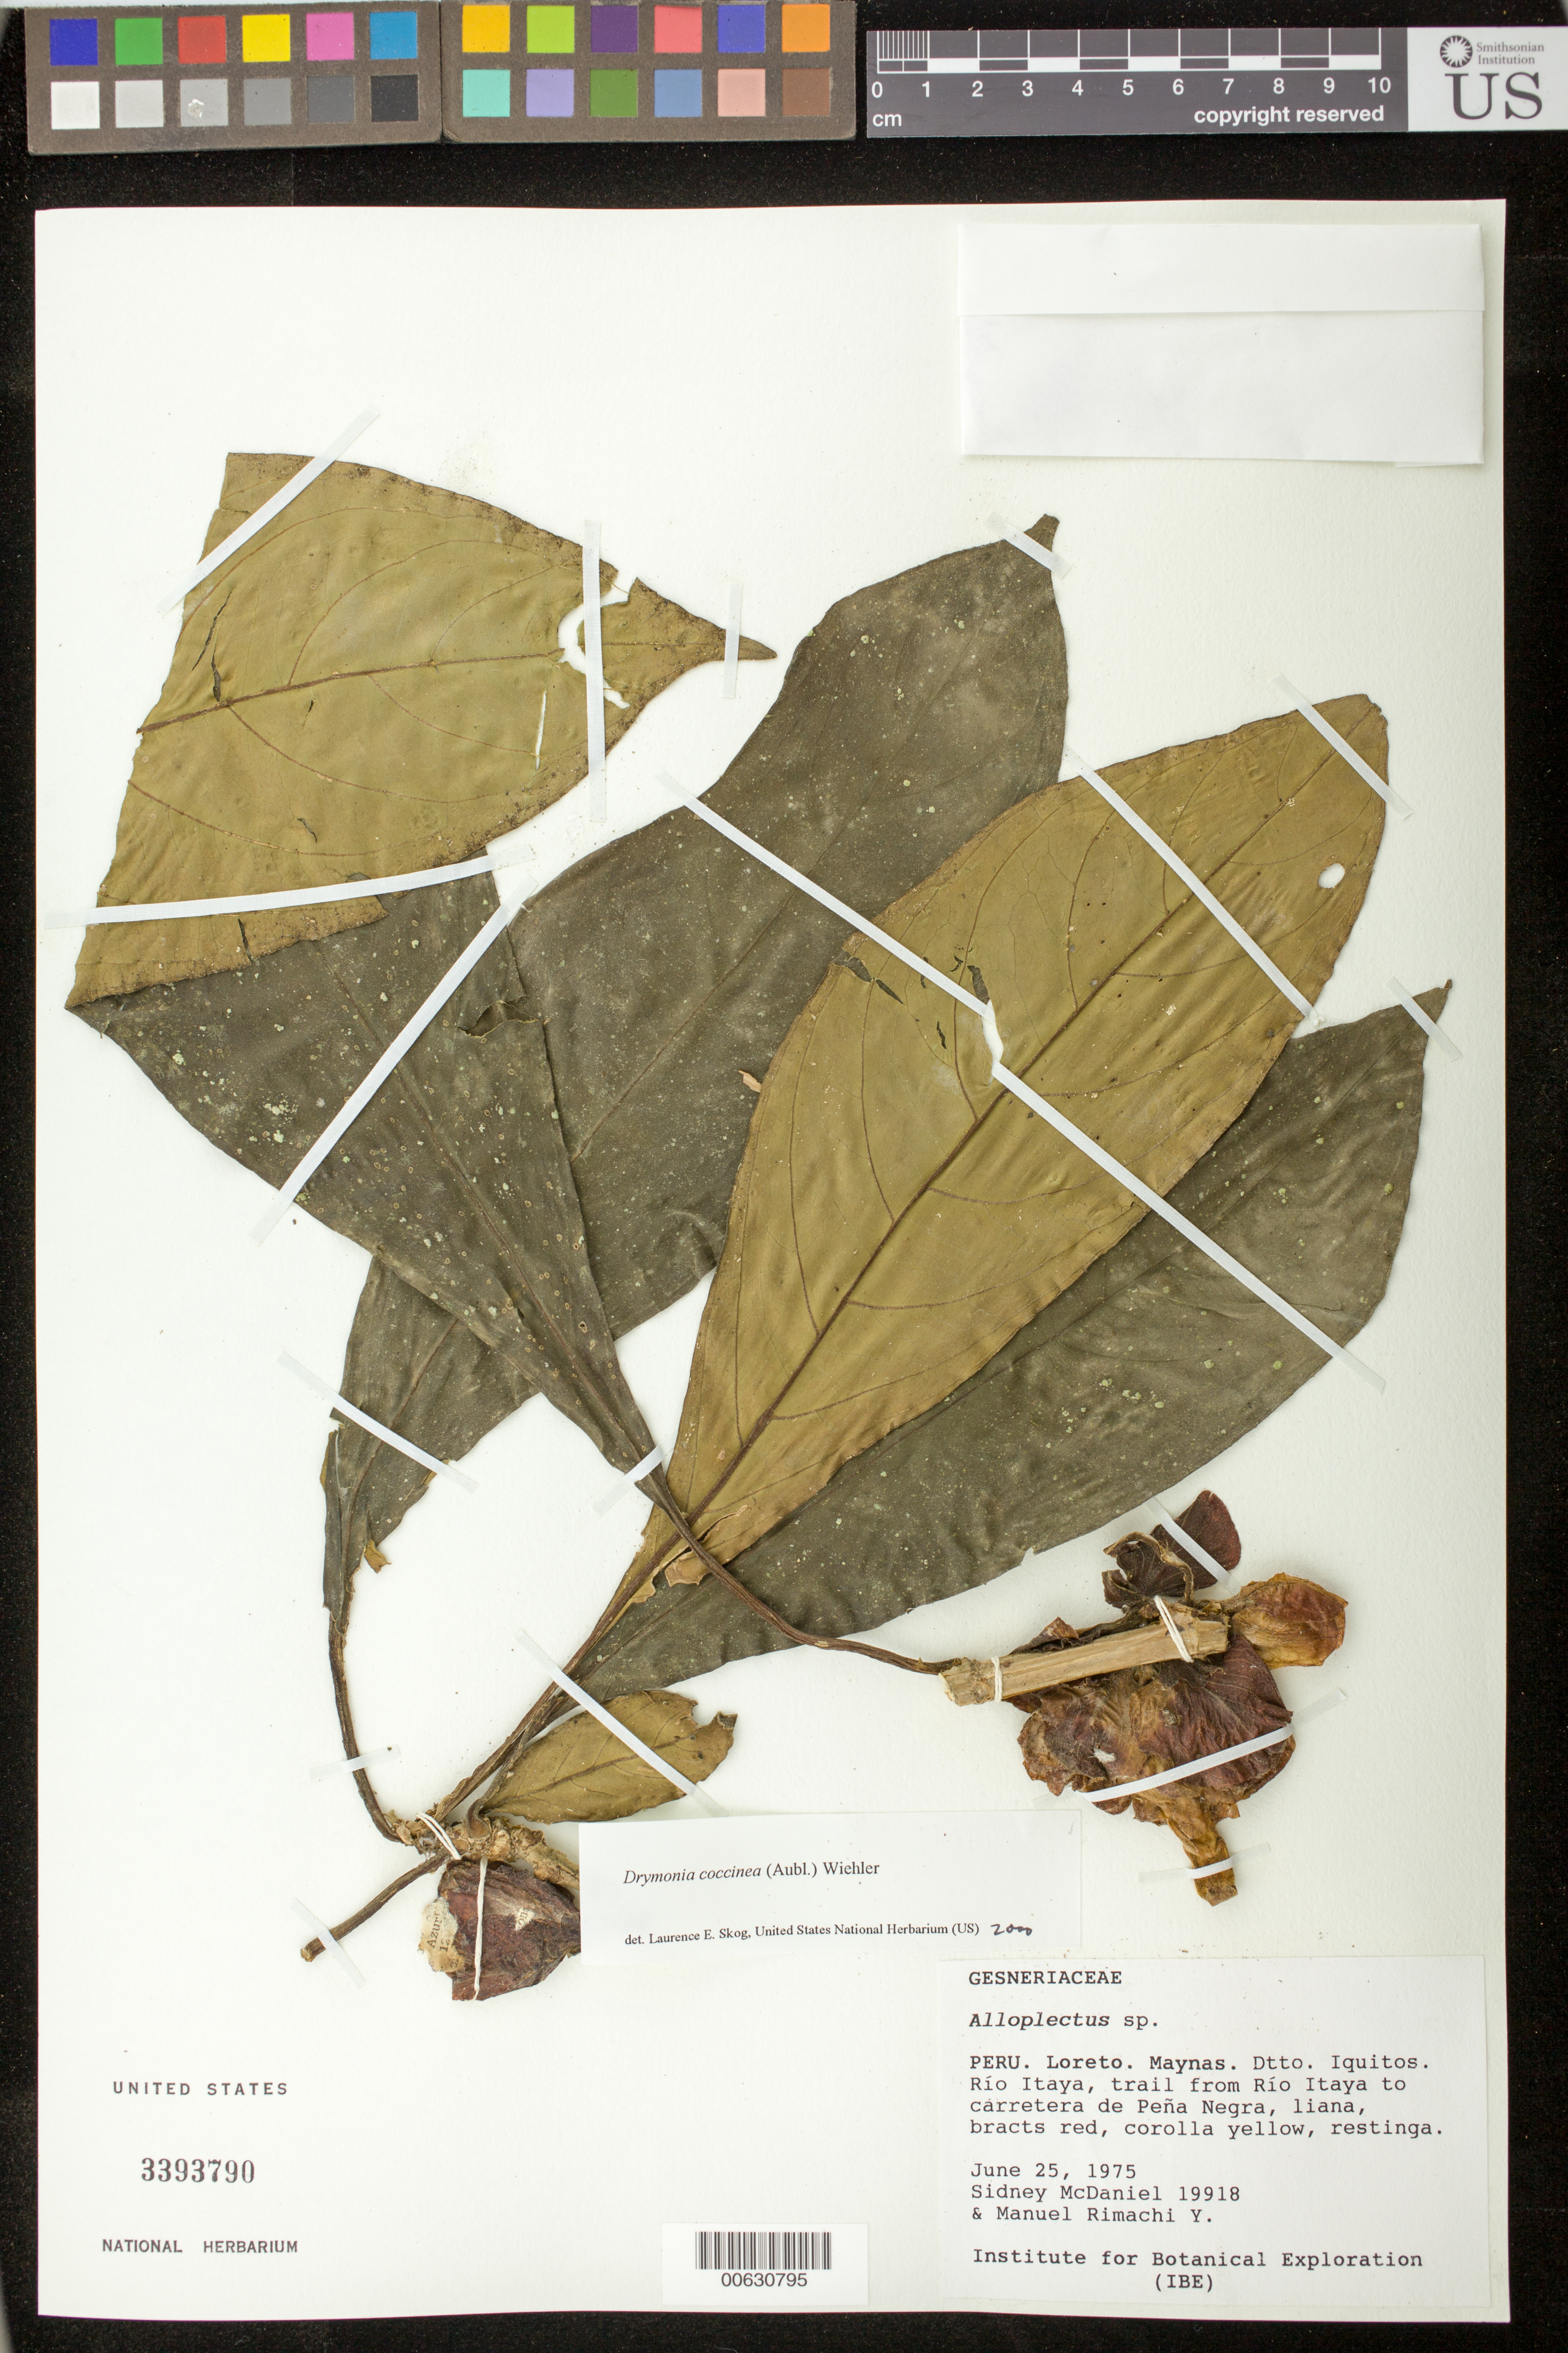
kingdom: Plantae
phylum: Tracheophyta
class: Magnoliopsida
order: Lamiales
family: Gesneriaceae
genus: Drymonia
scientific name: Drymonia coccinea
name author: (Aubl.) Wiehler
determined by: Skog, Laurence E.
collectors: S. McDaniel & M. Rimachi Y.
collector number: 19918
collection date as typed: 25 Jun 1975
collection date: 1975-06-25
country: Peru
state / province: Loreto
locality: Prov. Maynas, Dtto. Iquitos; Río Itaya, trail from Río Itaya to carretera de Peña Negra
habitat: Restinga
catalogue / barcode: US 3393790